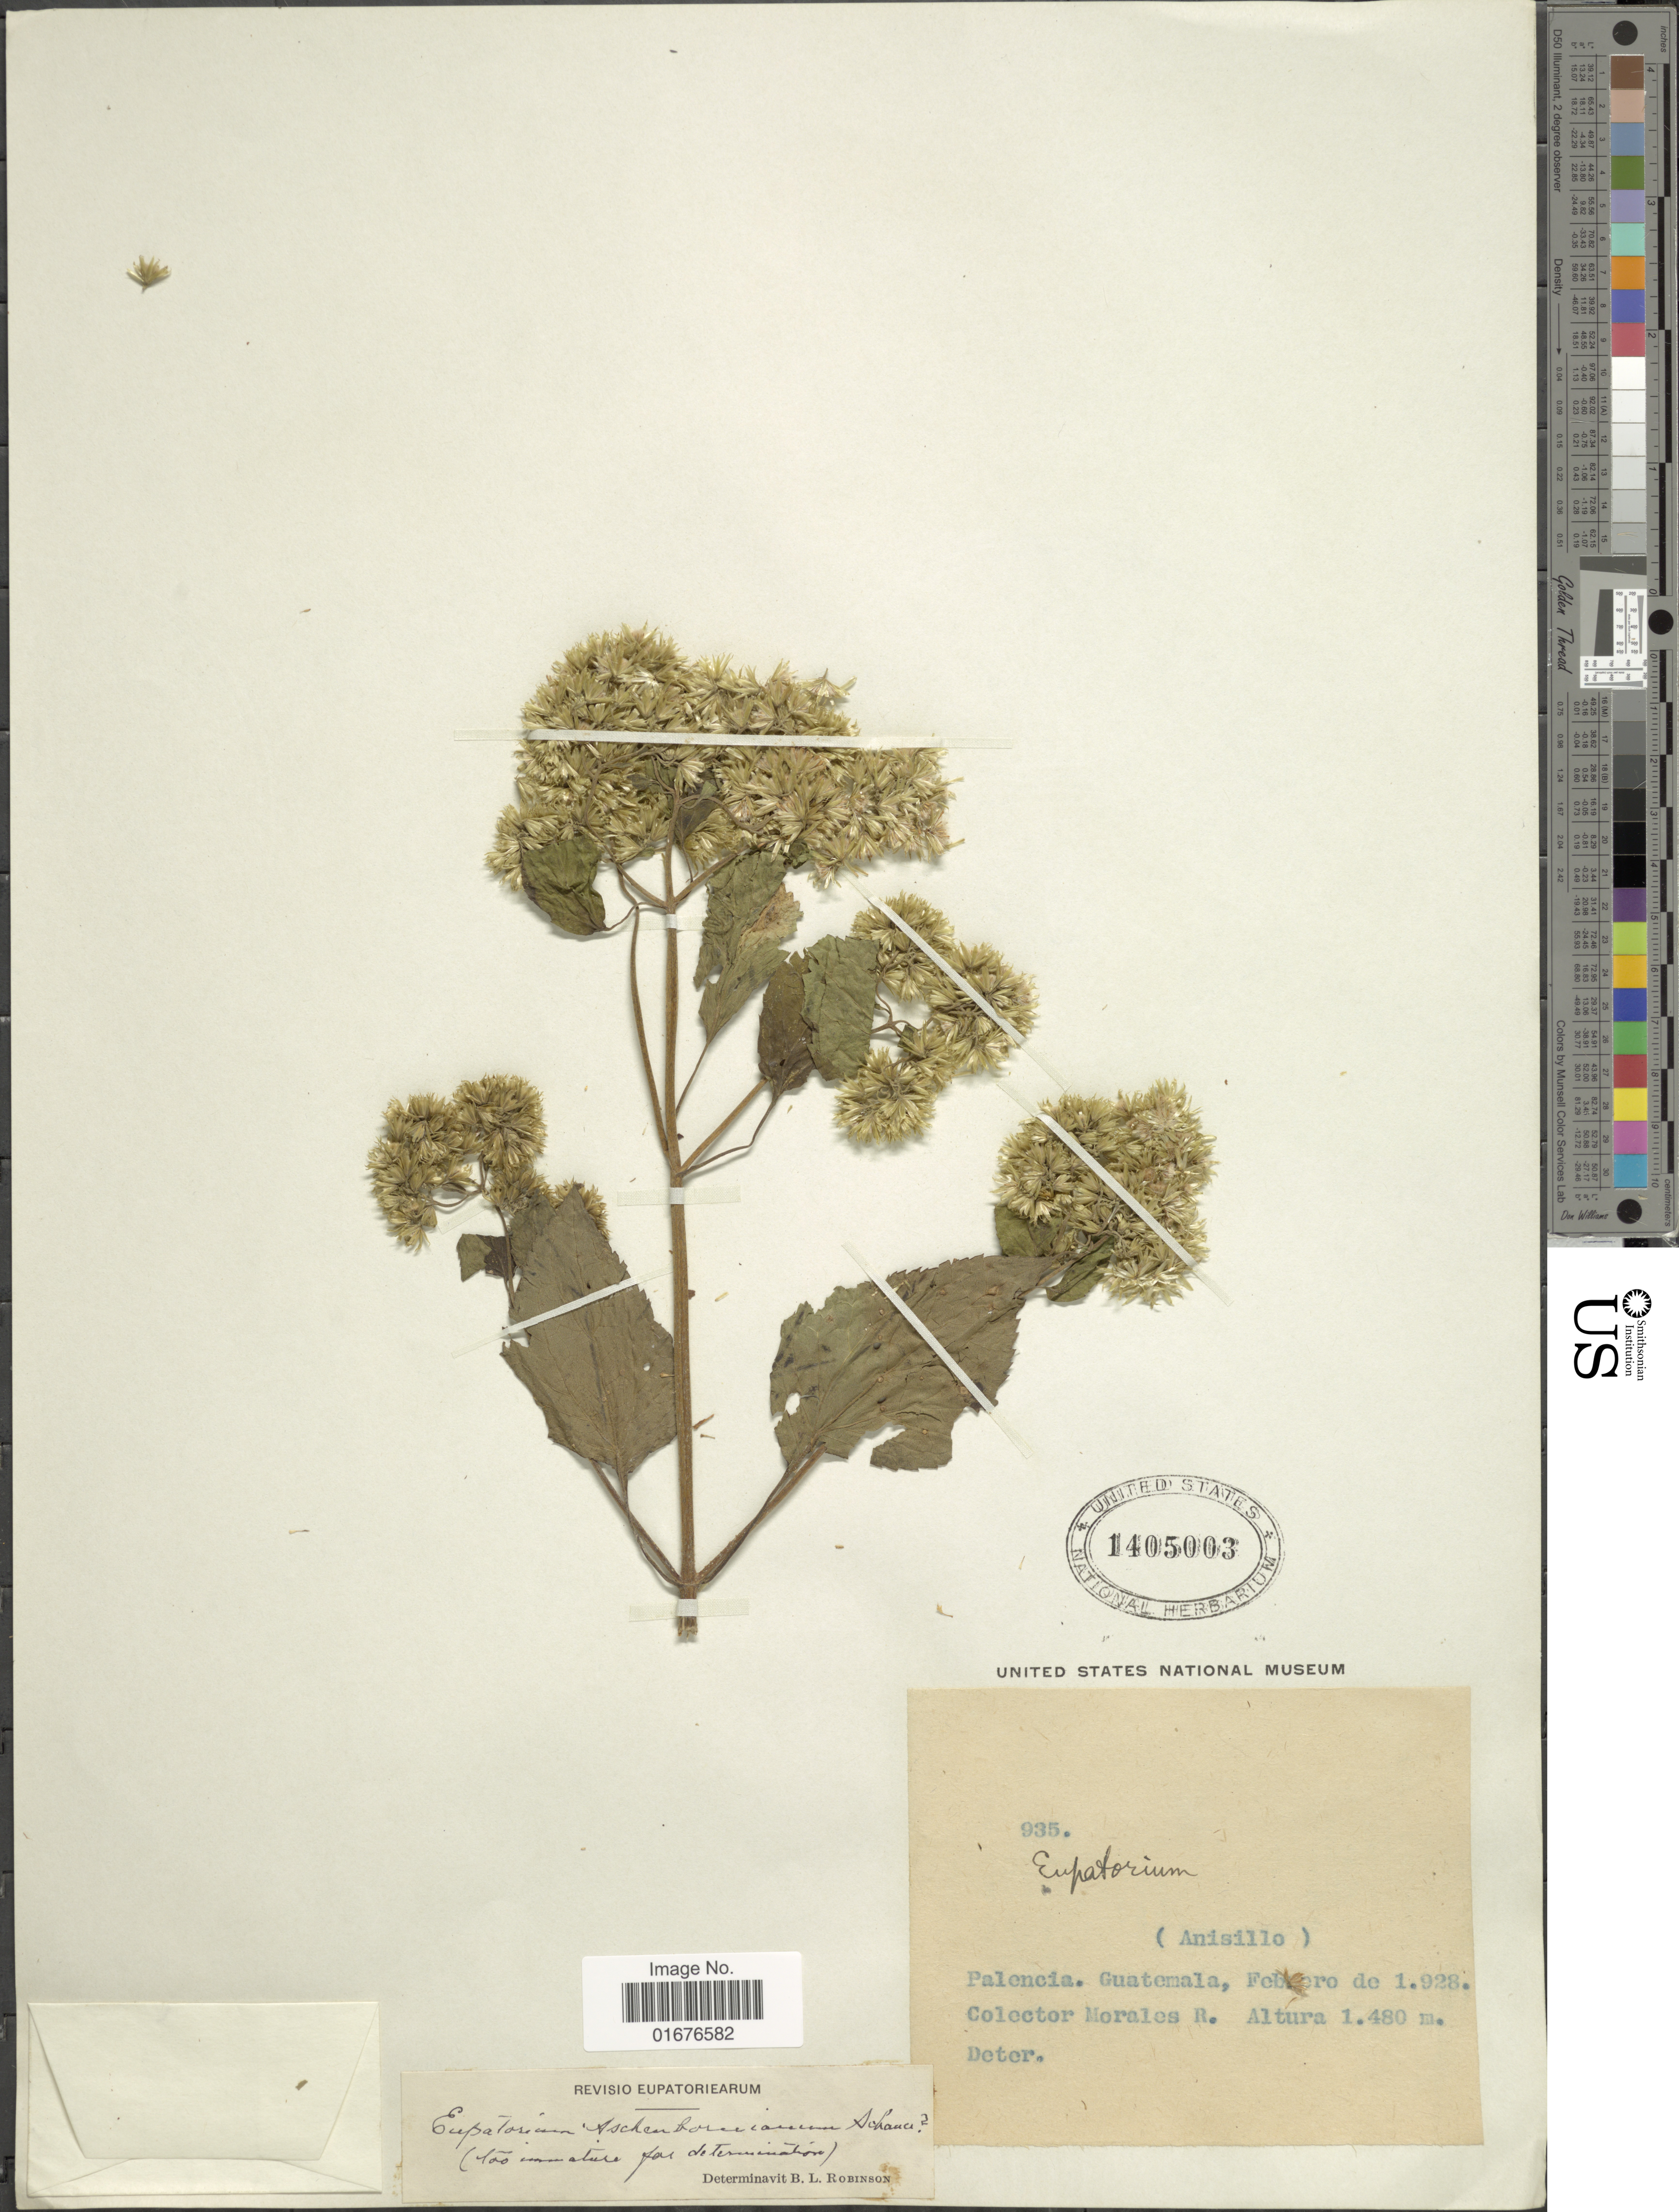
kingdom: Plantae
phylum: Tracheophyta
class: Magnoliopsida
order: Asterales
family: Asteraceae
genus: Ageratina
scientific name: Ageratina pichinchensis var. bustamenta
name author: (DC.) R.M. King & H. Rob.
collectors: R. Morales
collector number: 935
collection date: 1928-02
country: Guatemala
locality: Palencia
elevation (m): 1480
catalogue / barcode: US 1405003